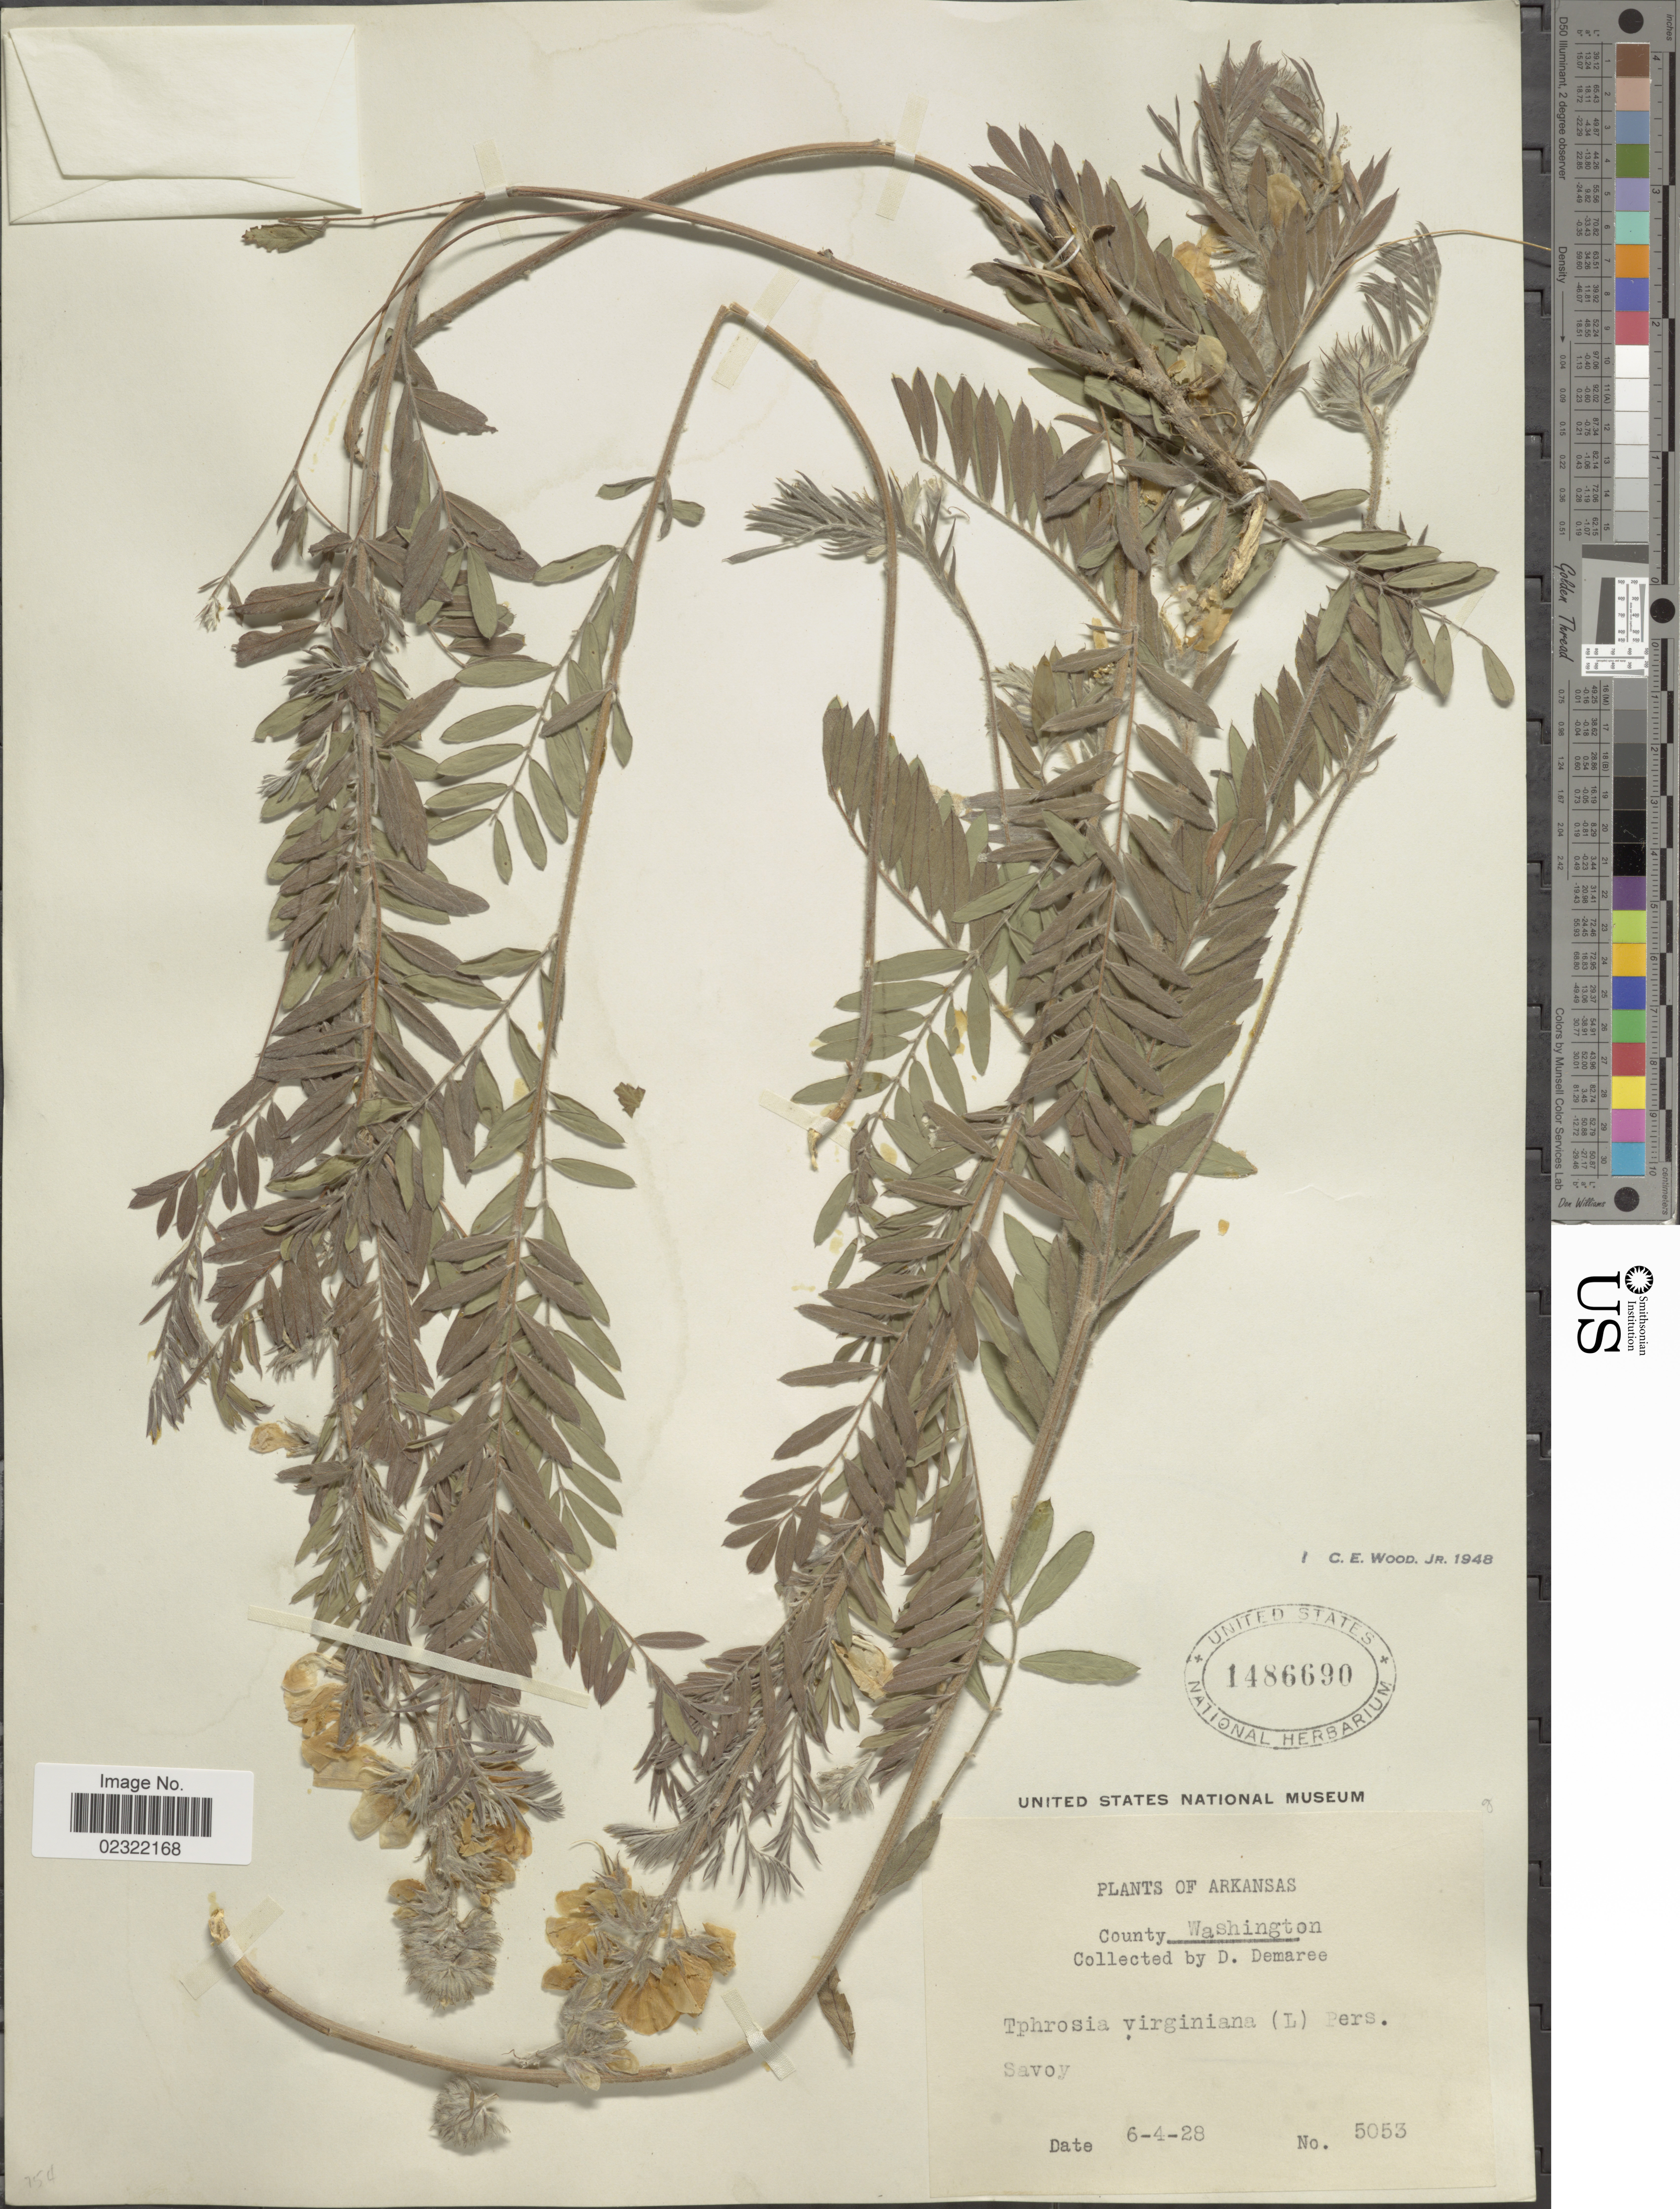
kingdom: Plantae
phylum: Tracheophyta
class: Magnoliopsida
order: Fabales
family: Fabaceae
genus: Tephrosia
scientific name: Tephrosia virginiana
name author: (L.) Pers.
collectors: D. Demaree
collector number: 5053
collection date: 1928-06-04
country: United States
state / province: Arkansas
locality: Washington, Savoy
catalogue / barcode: US 1486690